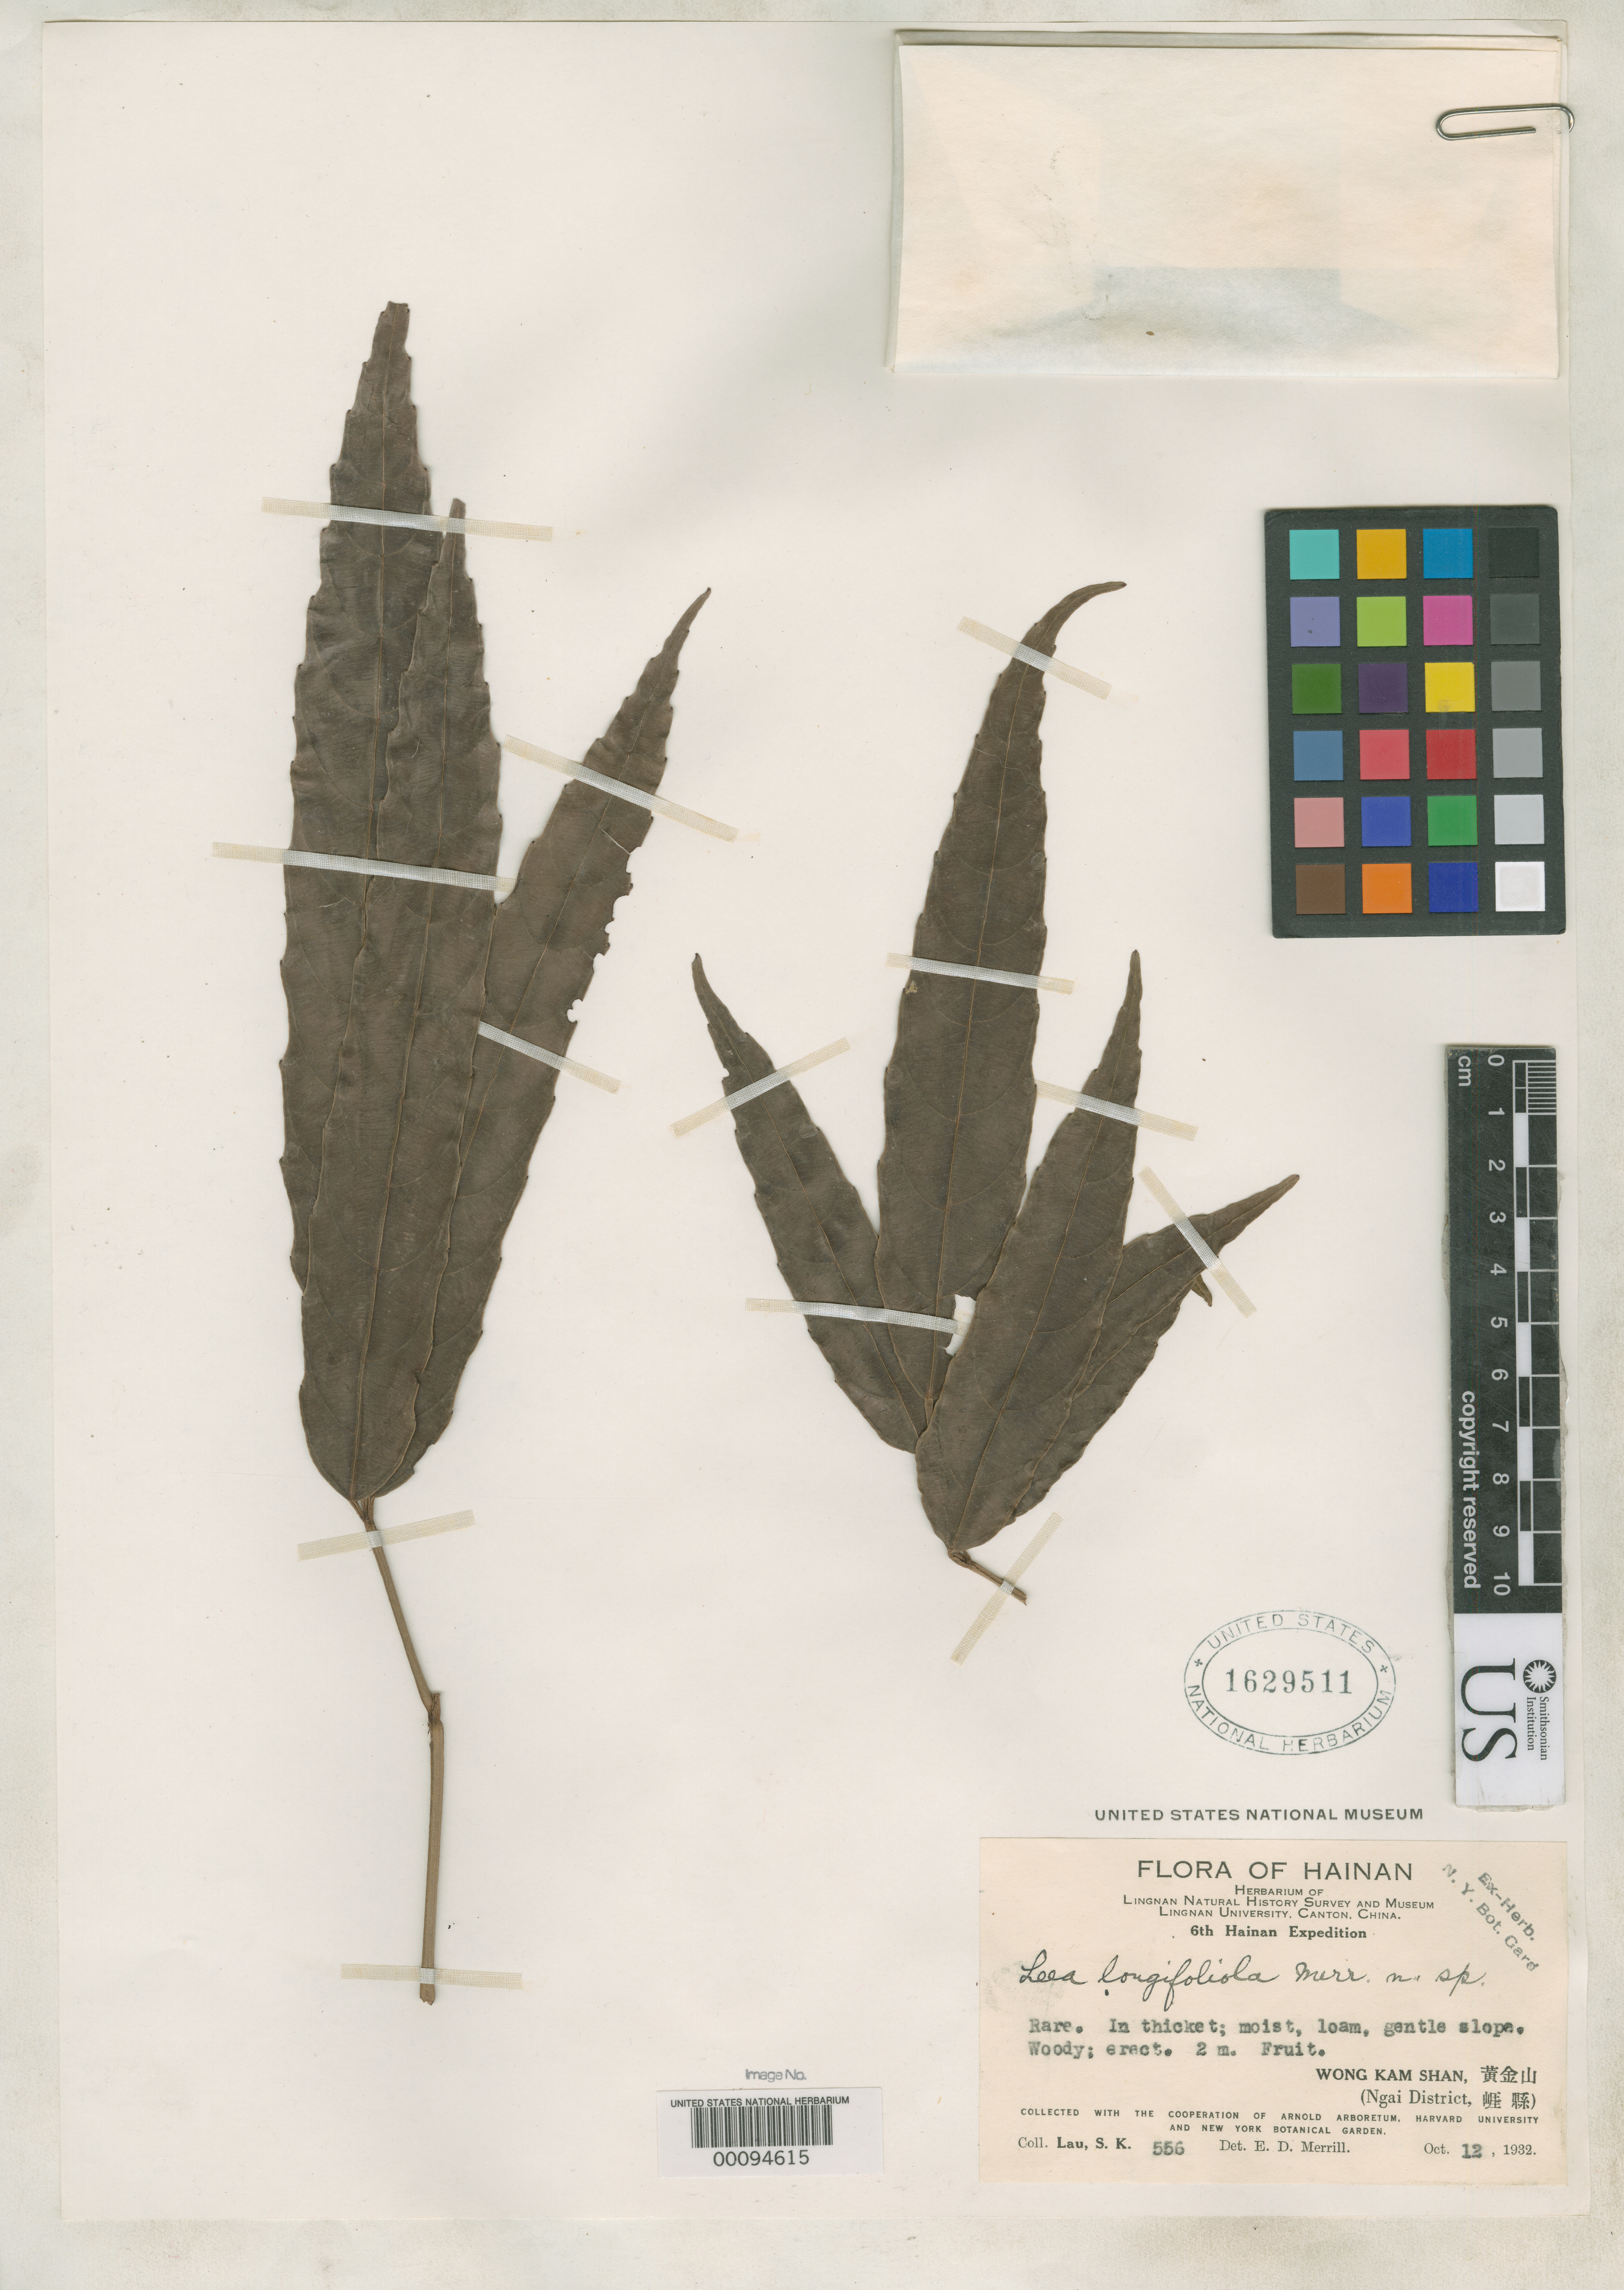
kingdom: Plantae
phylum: Tracheophyta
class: Magnoliopsida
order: Vitales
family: Vitaceae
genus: Leea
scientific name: Leea longifoliola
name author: Merr.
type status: Isotype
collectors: S. K. Lau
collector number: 556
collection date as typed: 12 Oct 1932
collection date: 1932-10-12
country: China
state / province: Hainan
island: Hainan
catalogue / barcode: US 1629511